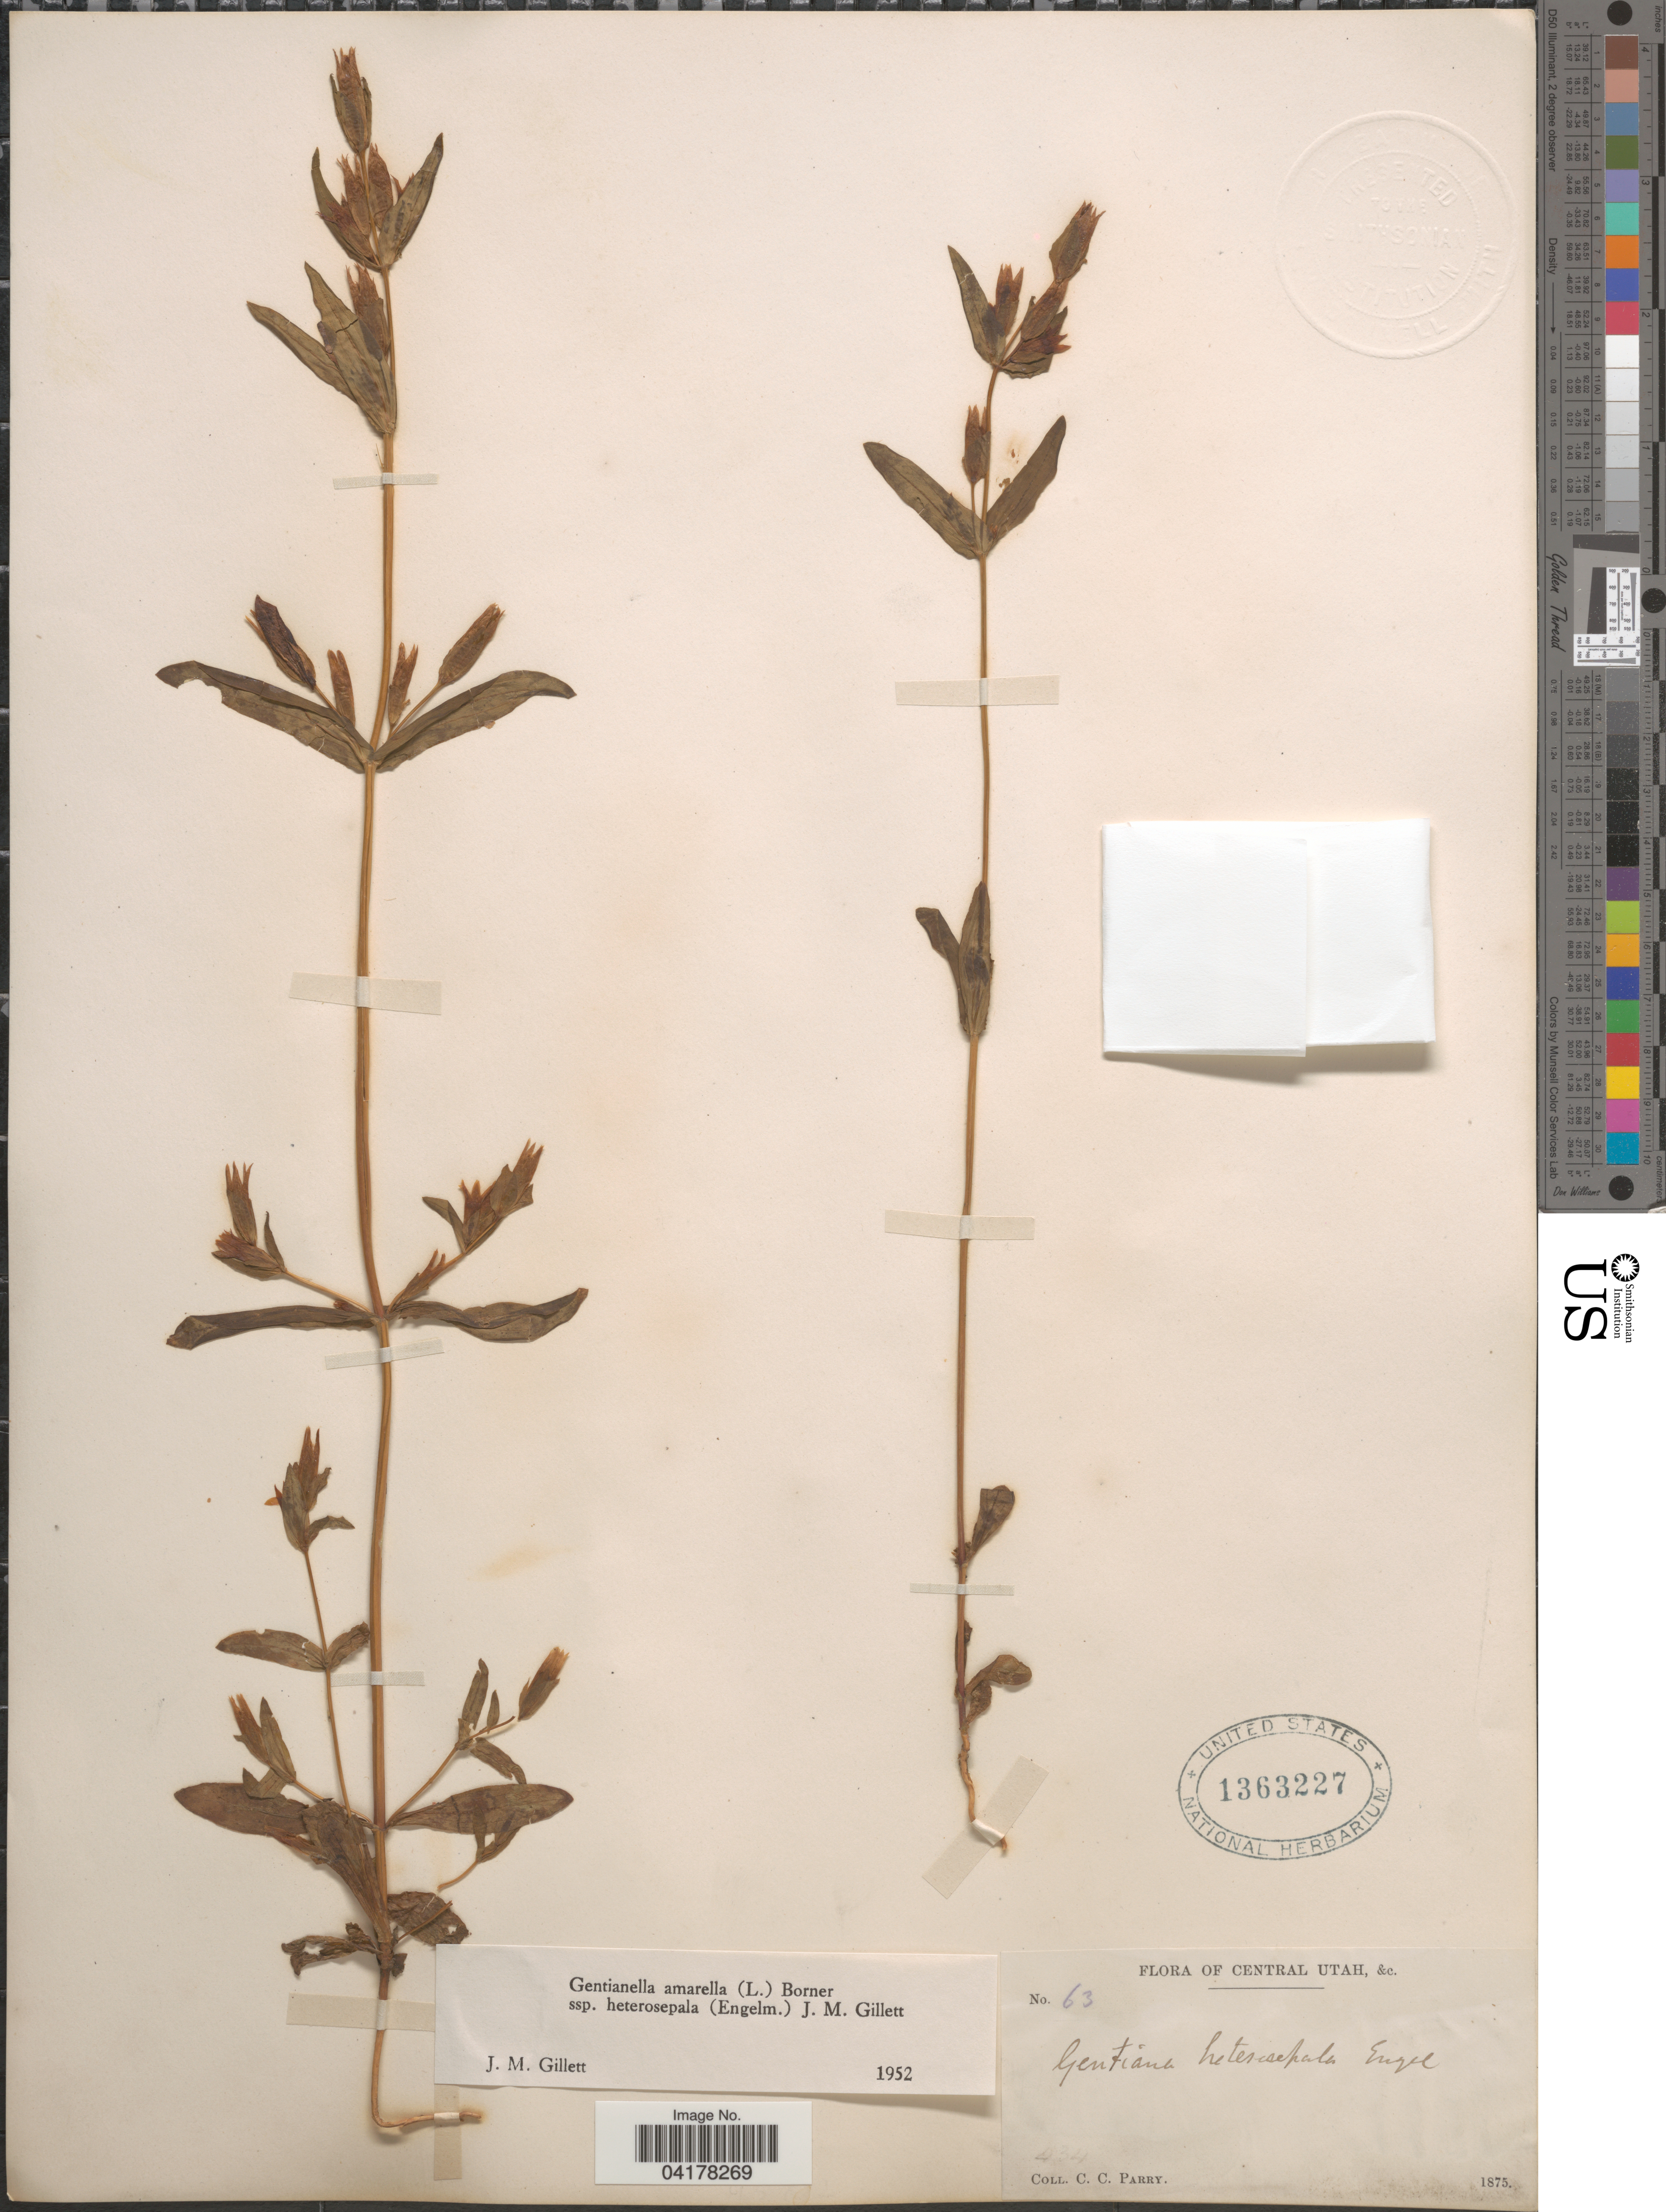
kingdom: Plantae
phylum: Tracheophyta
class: Magnoliopsida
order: Gentianales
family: Gentianaceae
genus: Gentianella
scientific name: Gentianella amarella subsp. heterosepala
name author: (Engelm.) J.M. Gillet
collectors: C. C. Parry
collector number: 63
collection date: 1875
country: United States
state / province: Utah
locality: Central Utah.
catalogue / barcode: US 1363227